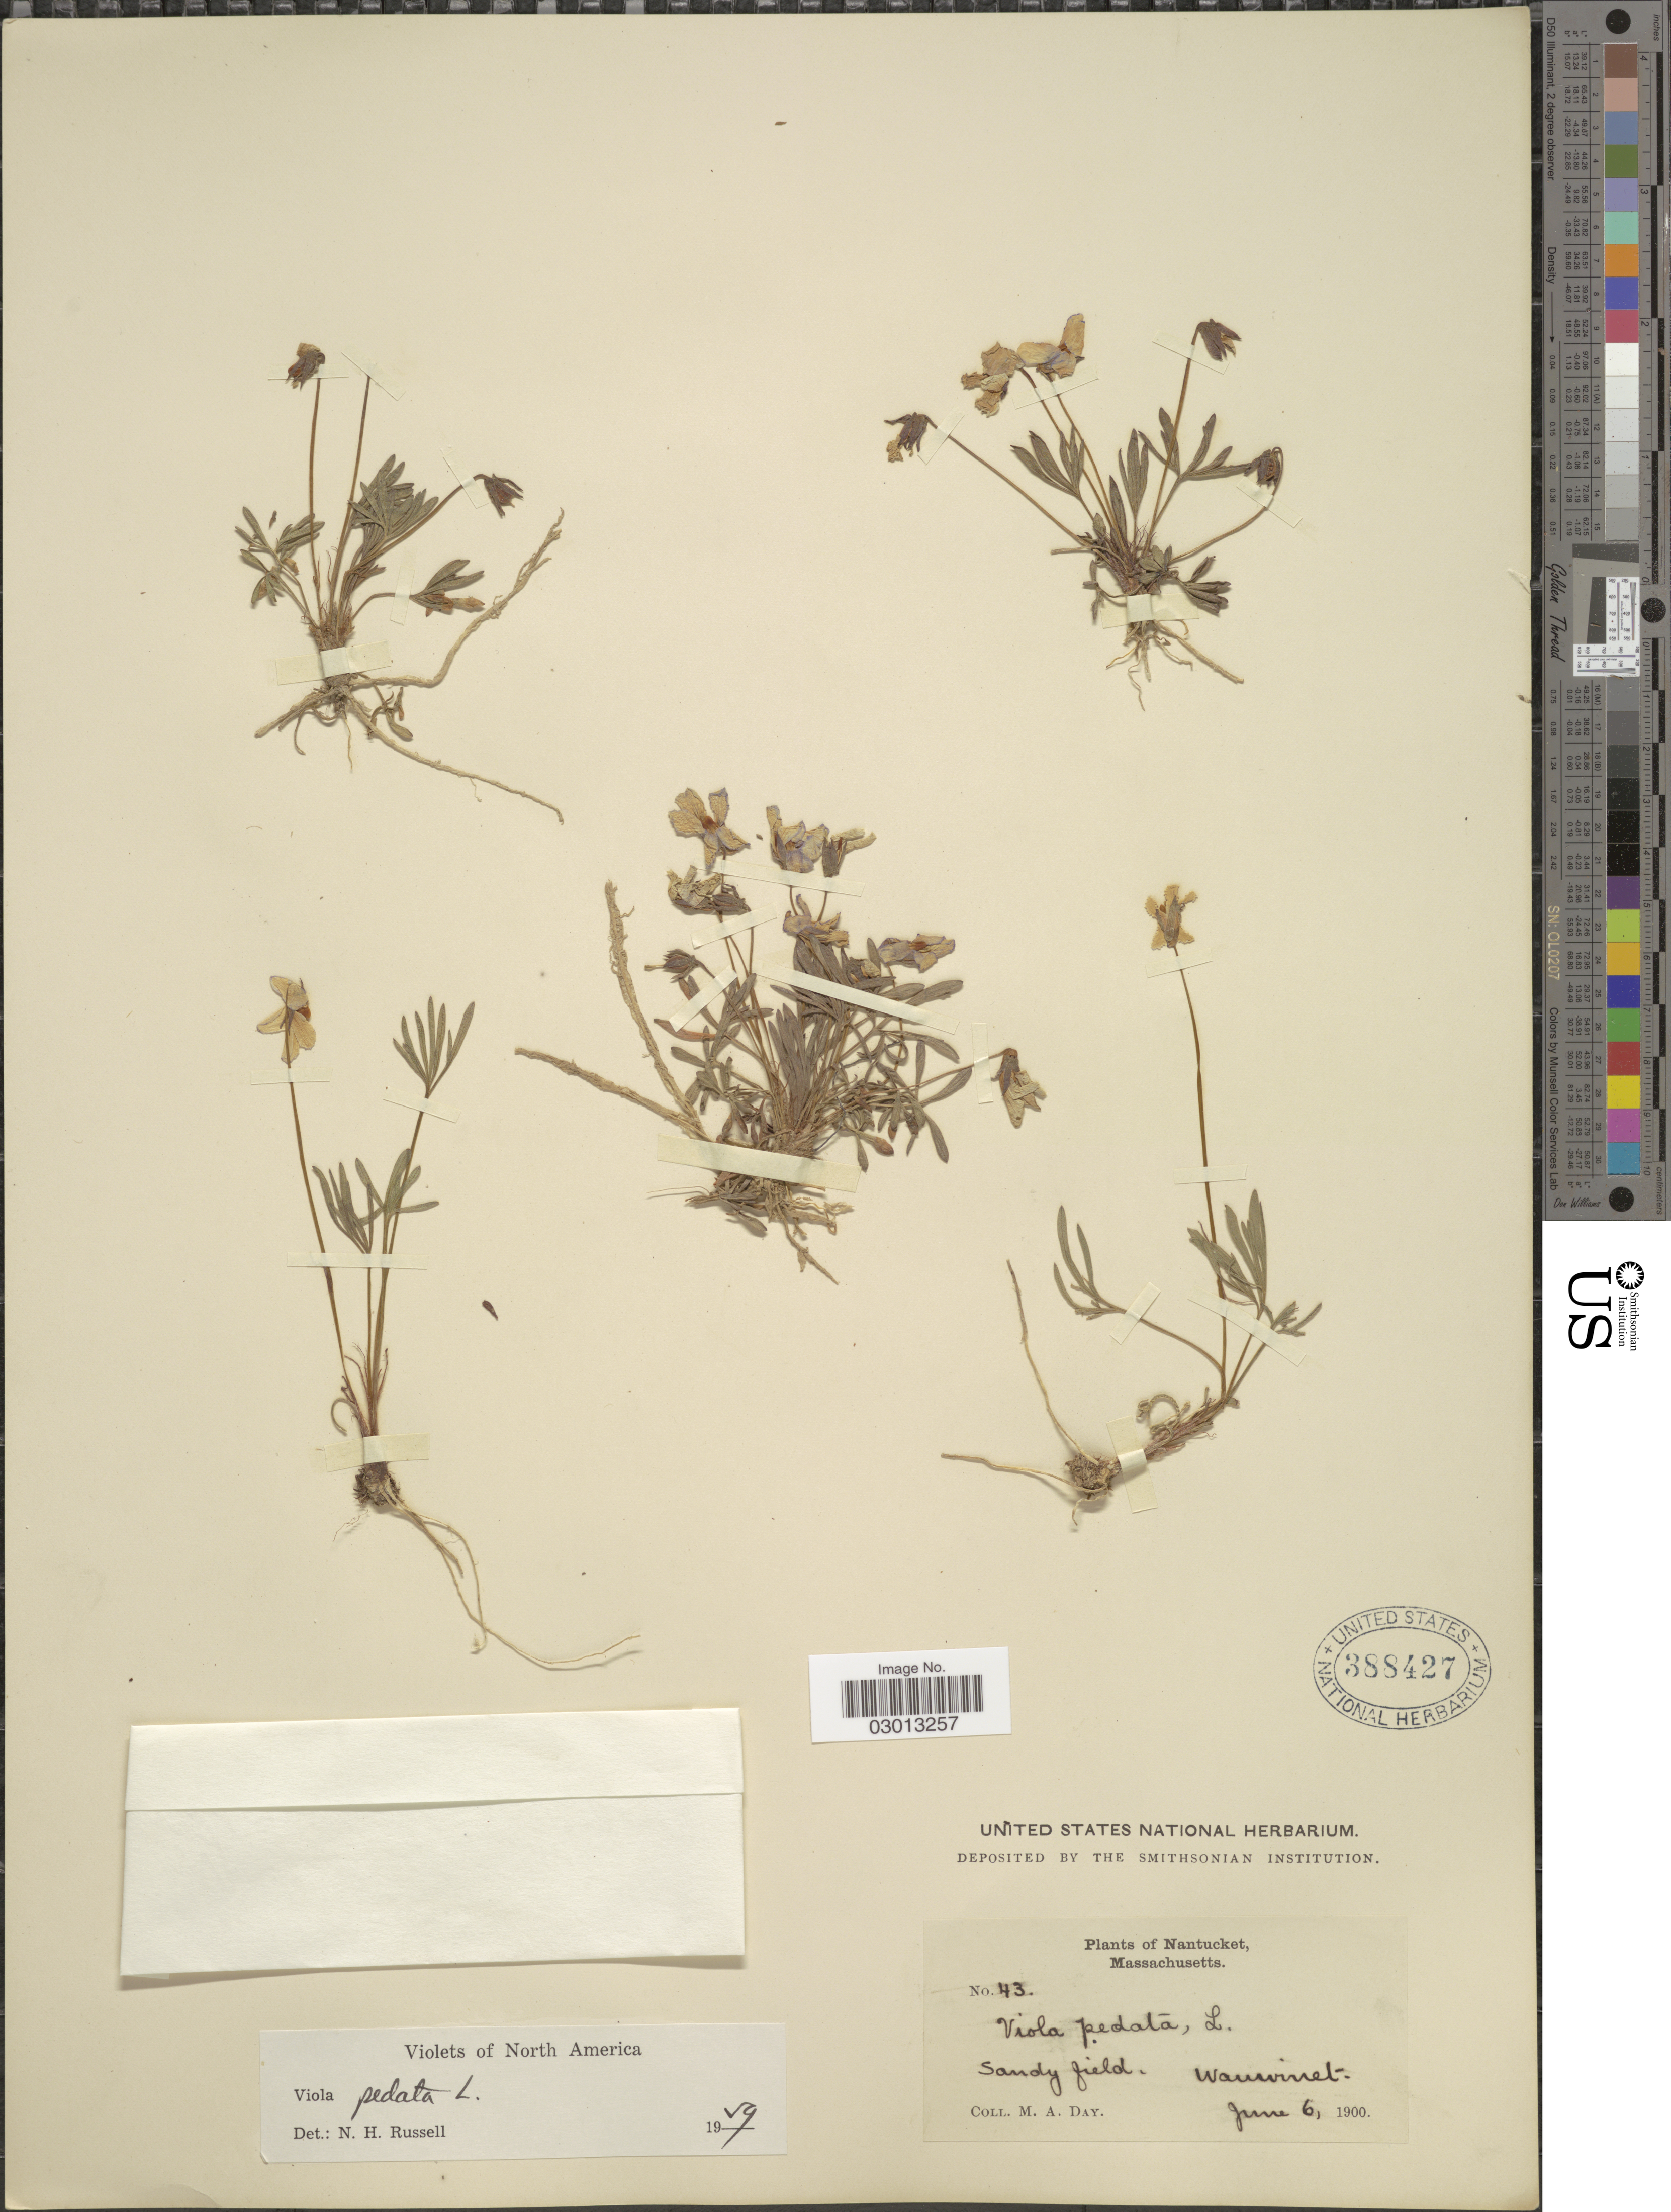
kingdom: Plantae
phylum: Tracheophyta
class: Magnoliopsida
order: Malpighiales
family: Violaceae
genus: Viola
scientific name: Viola pedata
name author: L.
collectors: M. Day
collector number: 43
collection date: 1900-06-06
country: United States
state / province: Massachusetts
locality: Nantucket. Wauwinet.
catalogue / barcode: US 388427